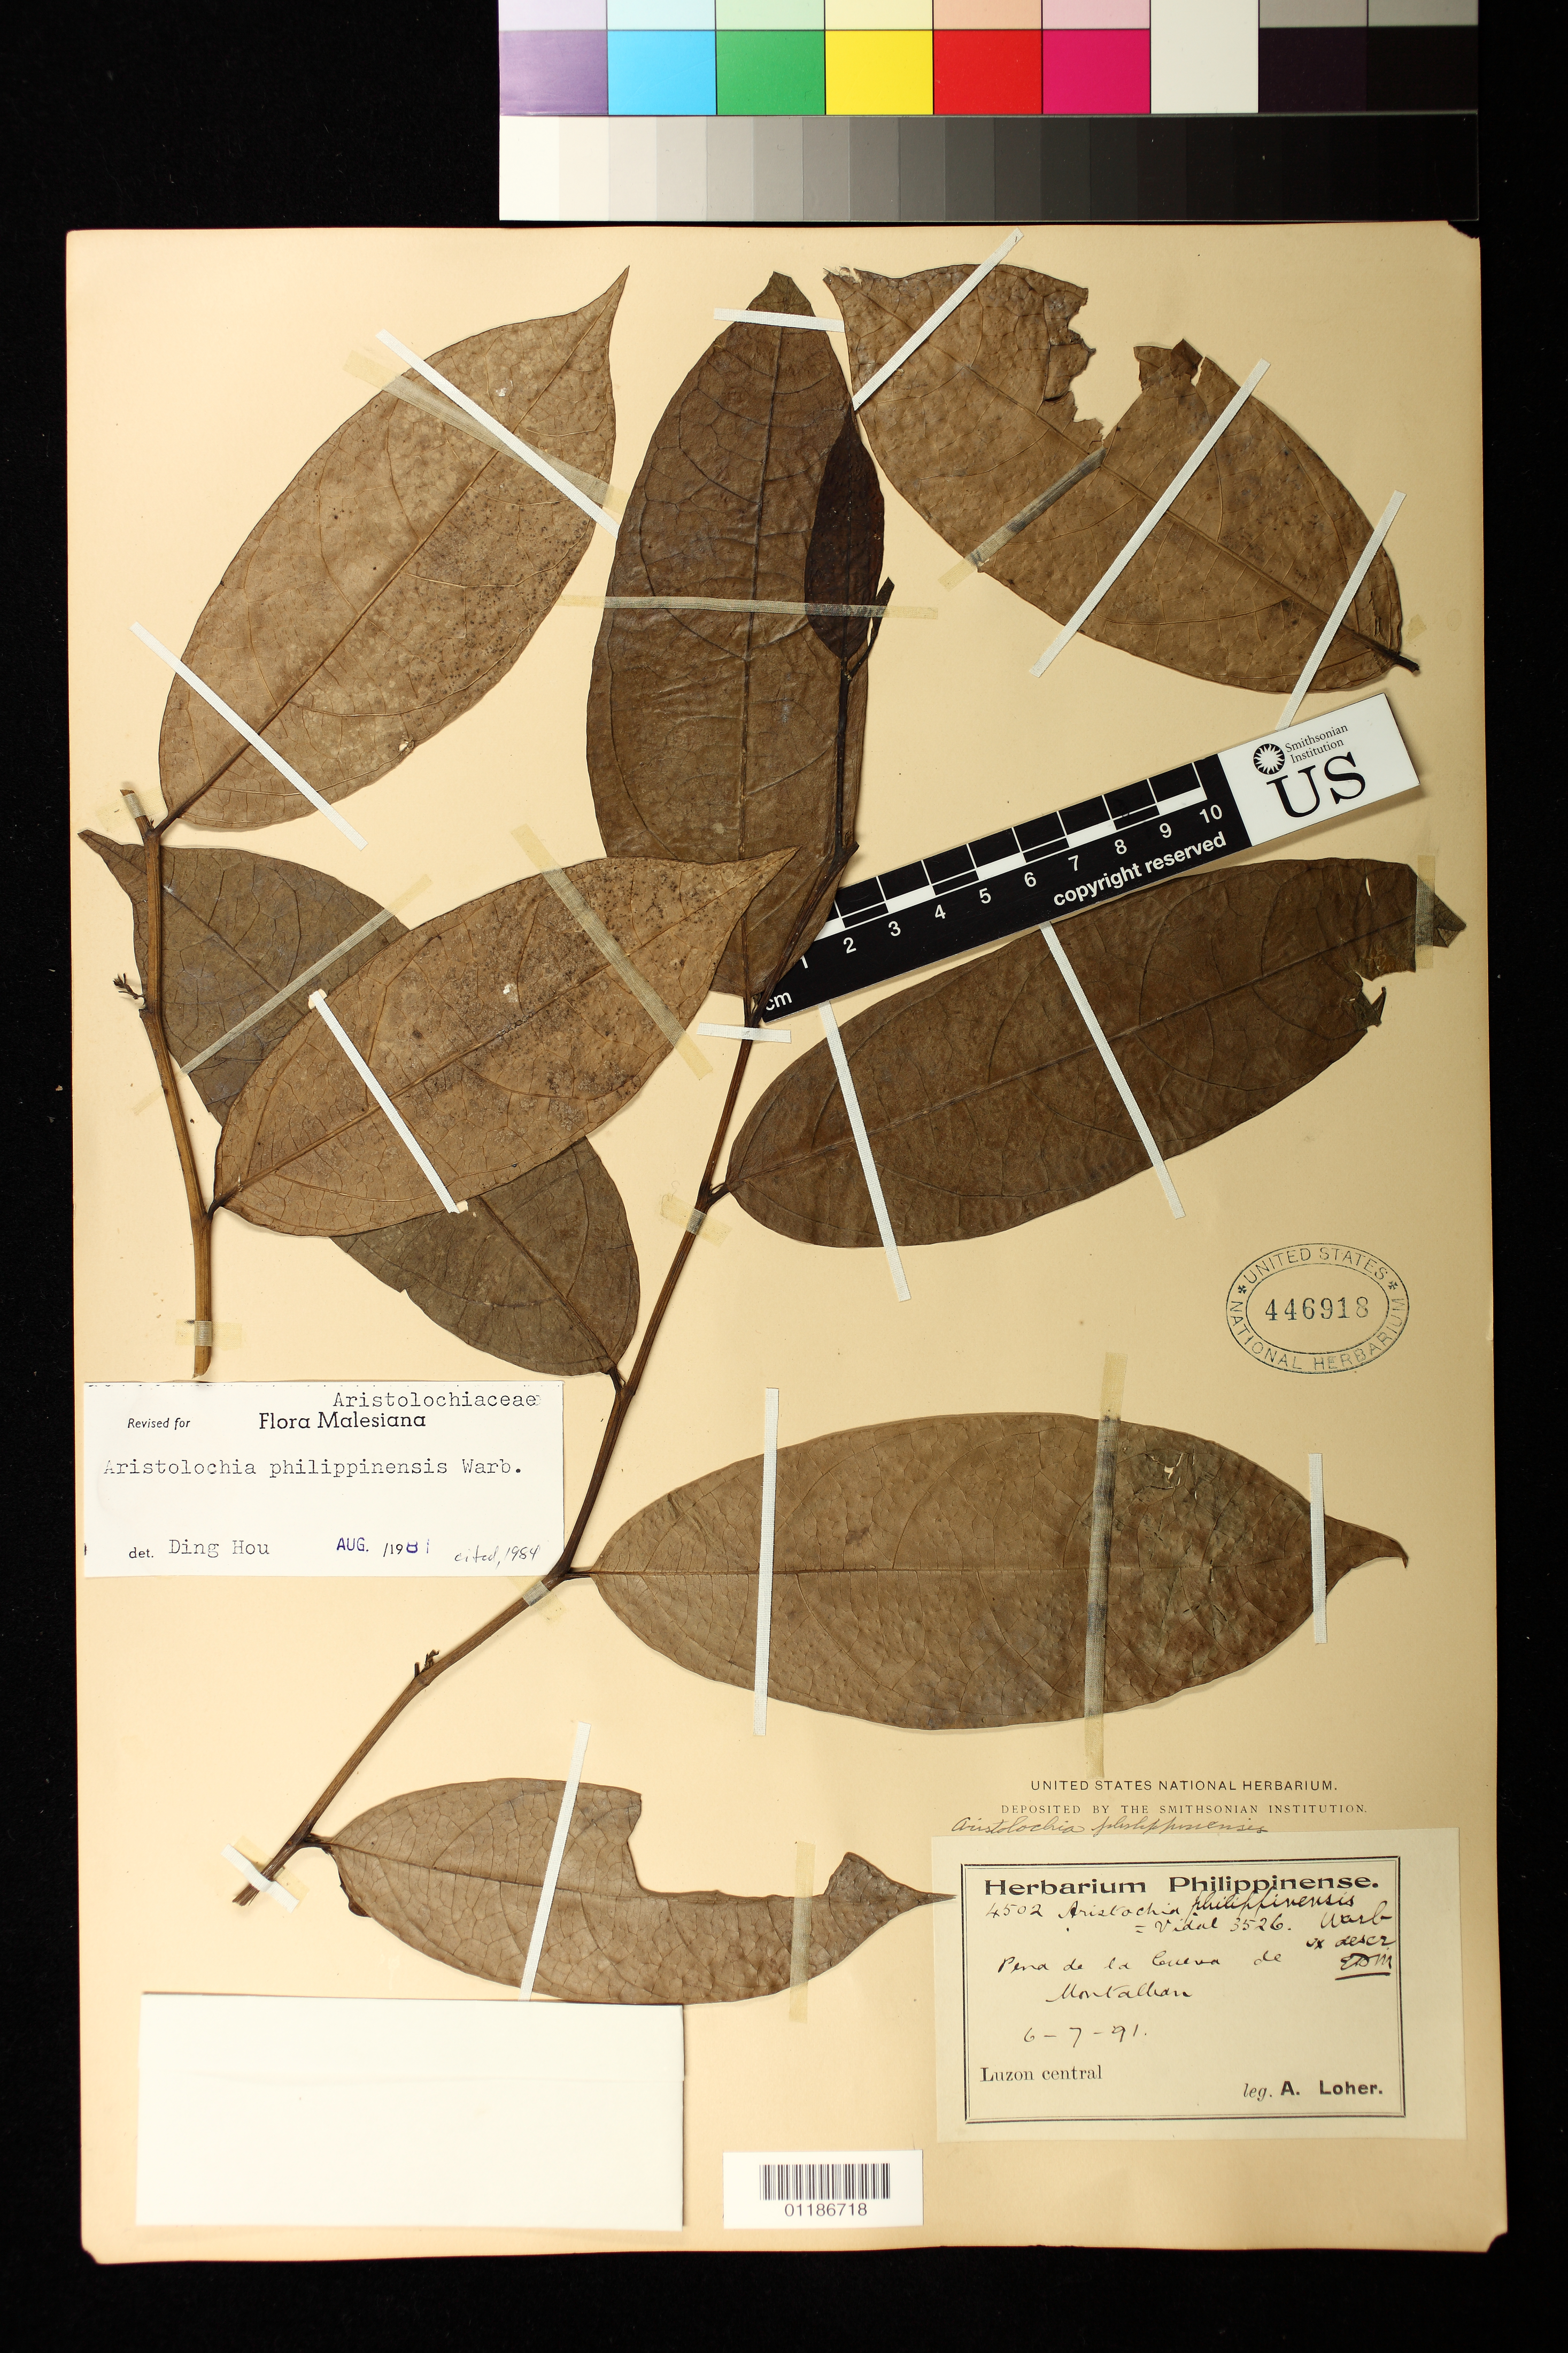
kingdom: Plantae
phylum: Tracheophyta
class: Magnoliopsida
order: Piperales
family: Aristolochiaceae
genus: Aristolochia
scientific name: Aristolochia philippinensis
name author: Warb.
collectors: E. Bacani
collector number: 4502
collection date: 1891-06-07 or 1891-07-06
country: Philippines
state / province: Central Luzon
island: Luzon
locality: Pena de la Cordua de Montalban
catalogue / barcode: US 446918